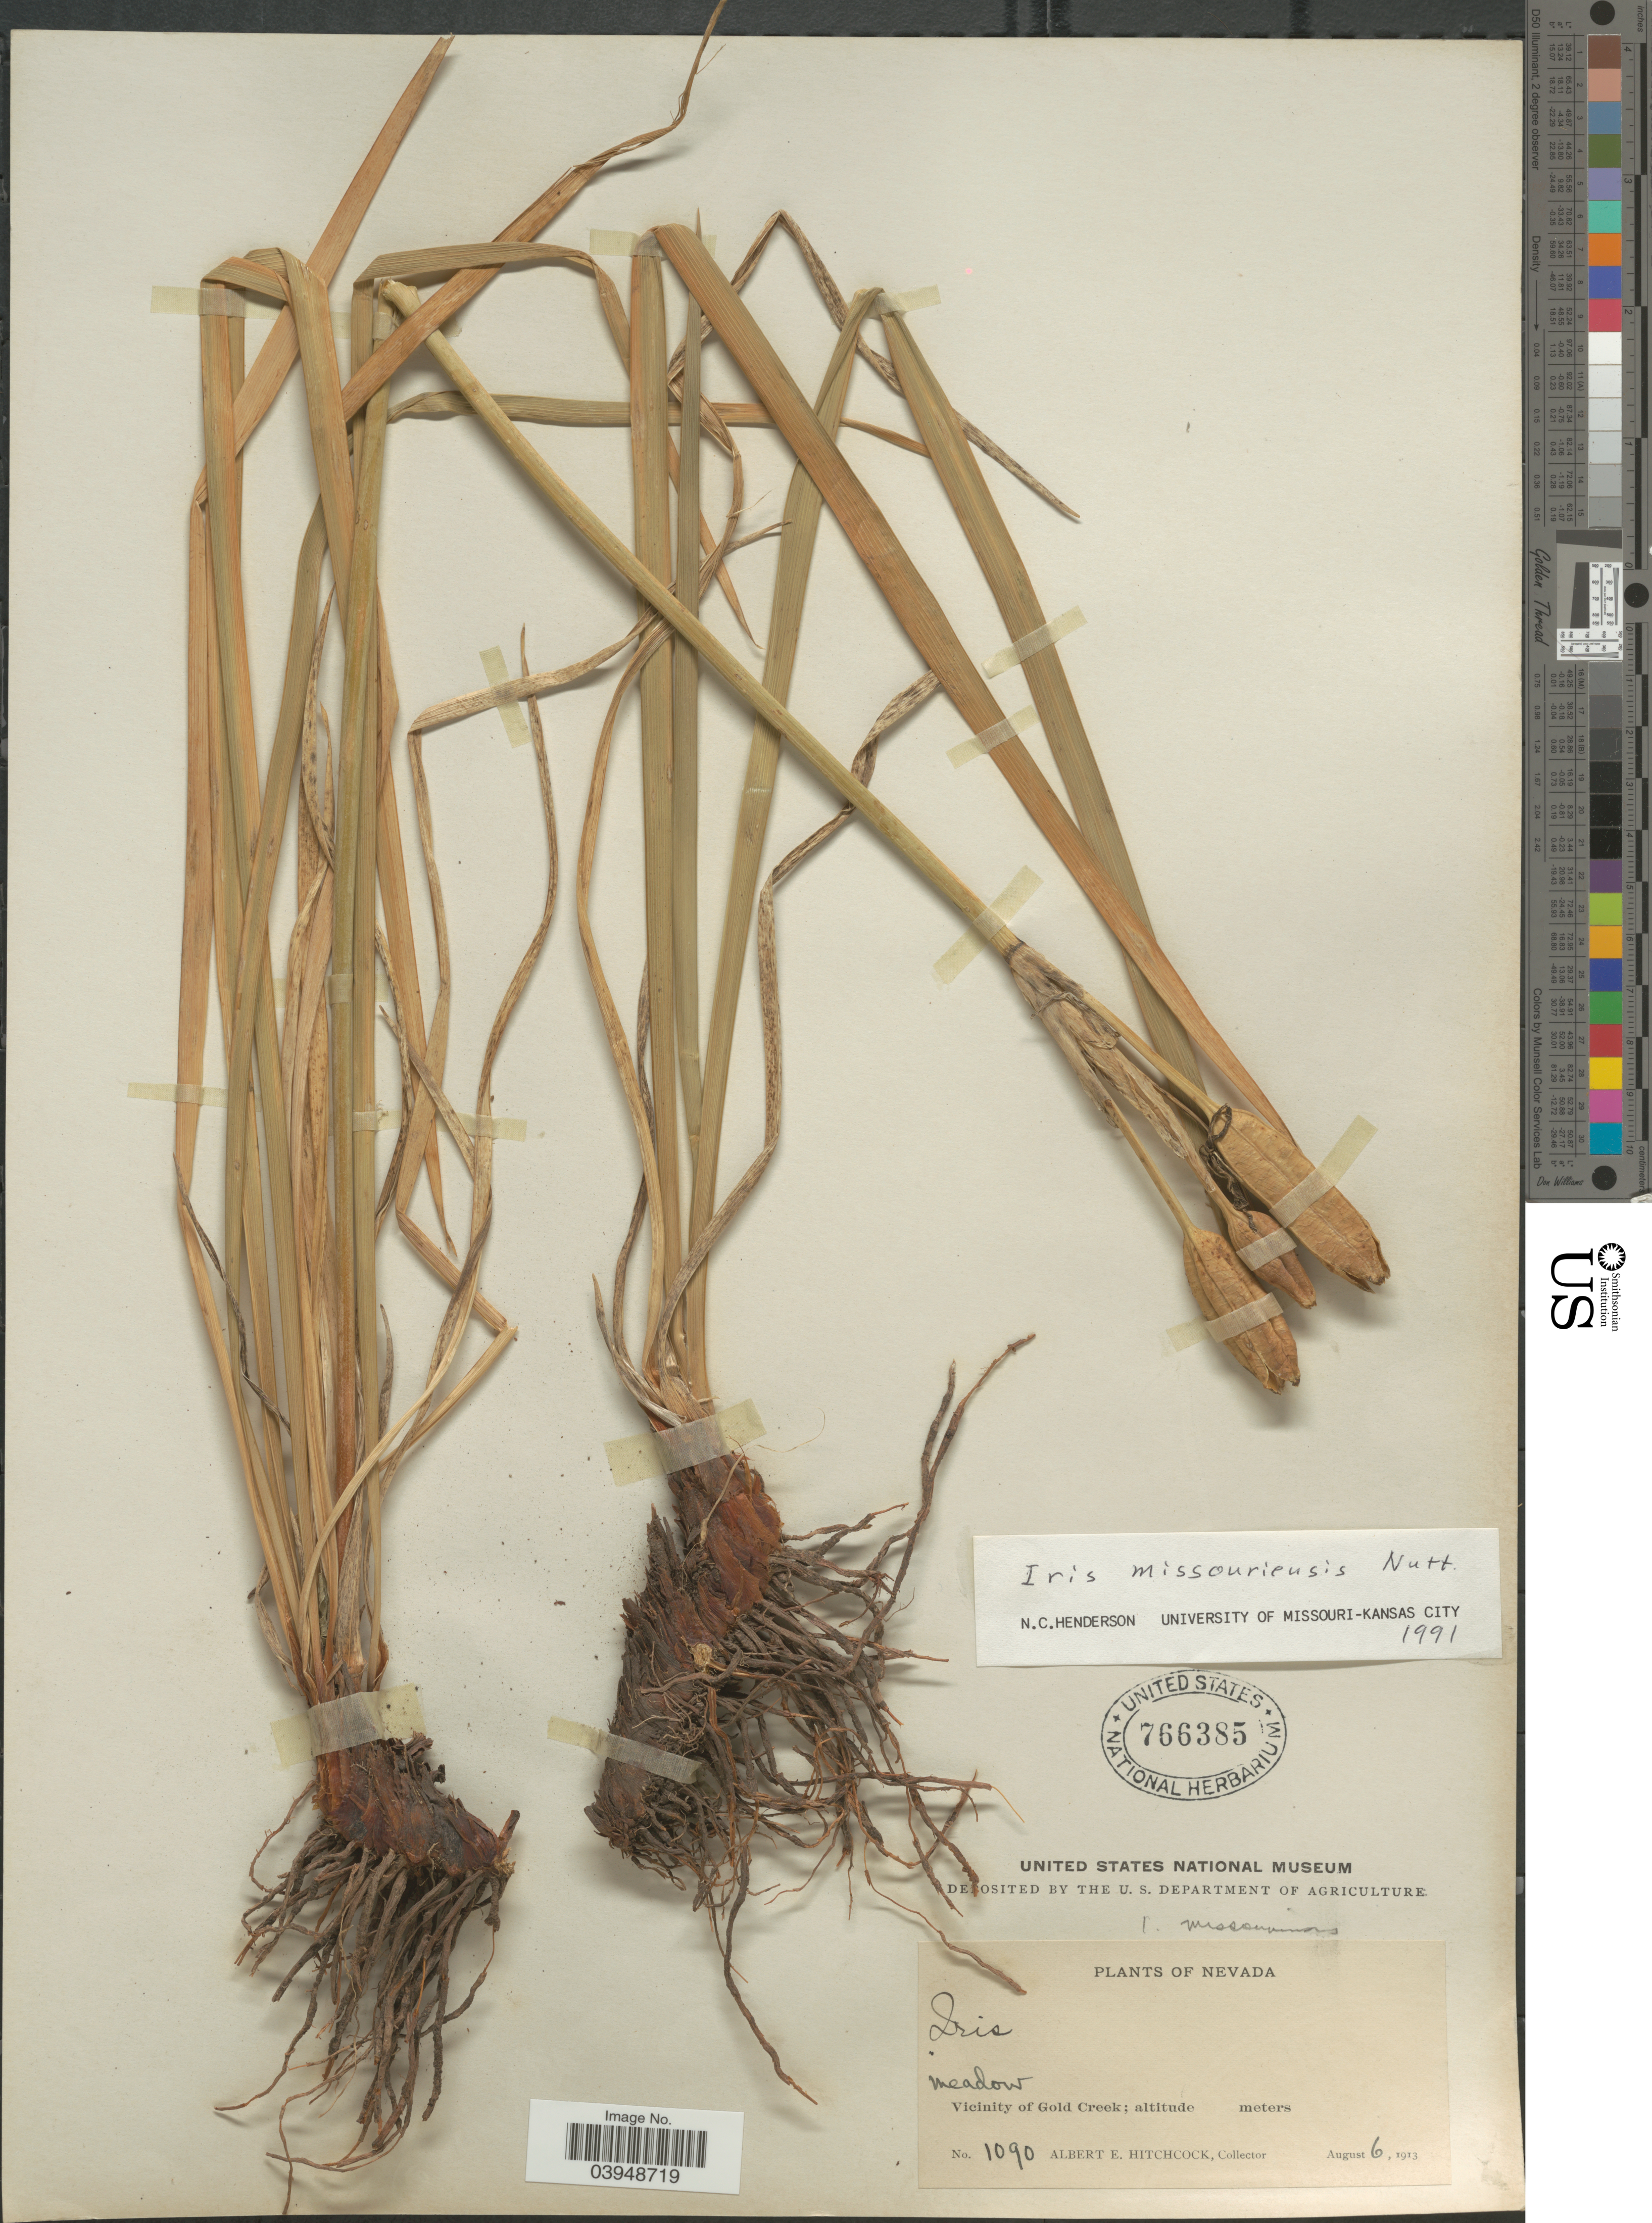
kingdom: Plantae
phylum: Tracheophyta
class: Liliopsida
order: Asparagales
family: Iridaceae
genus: Iris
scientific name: Iris missouriensis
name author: Nutt.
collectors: A. Hitchcock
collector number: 1090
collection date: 1913-08-06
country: United States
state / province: Nevada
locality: Vicinity of Gold Creek.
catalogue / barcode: US 766385